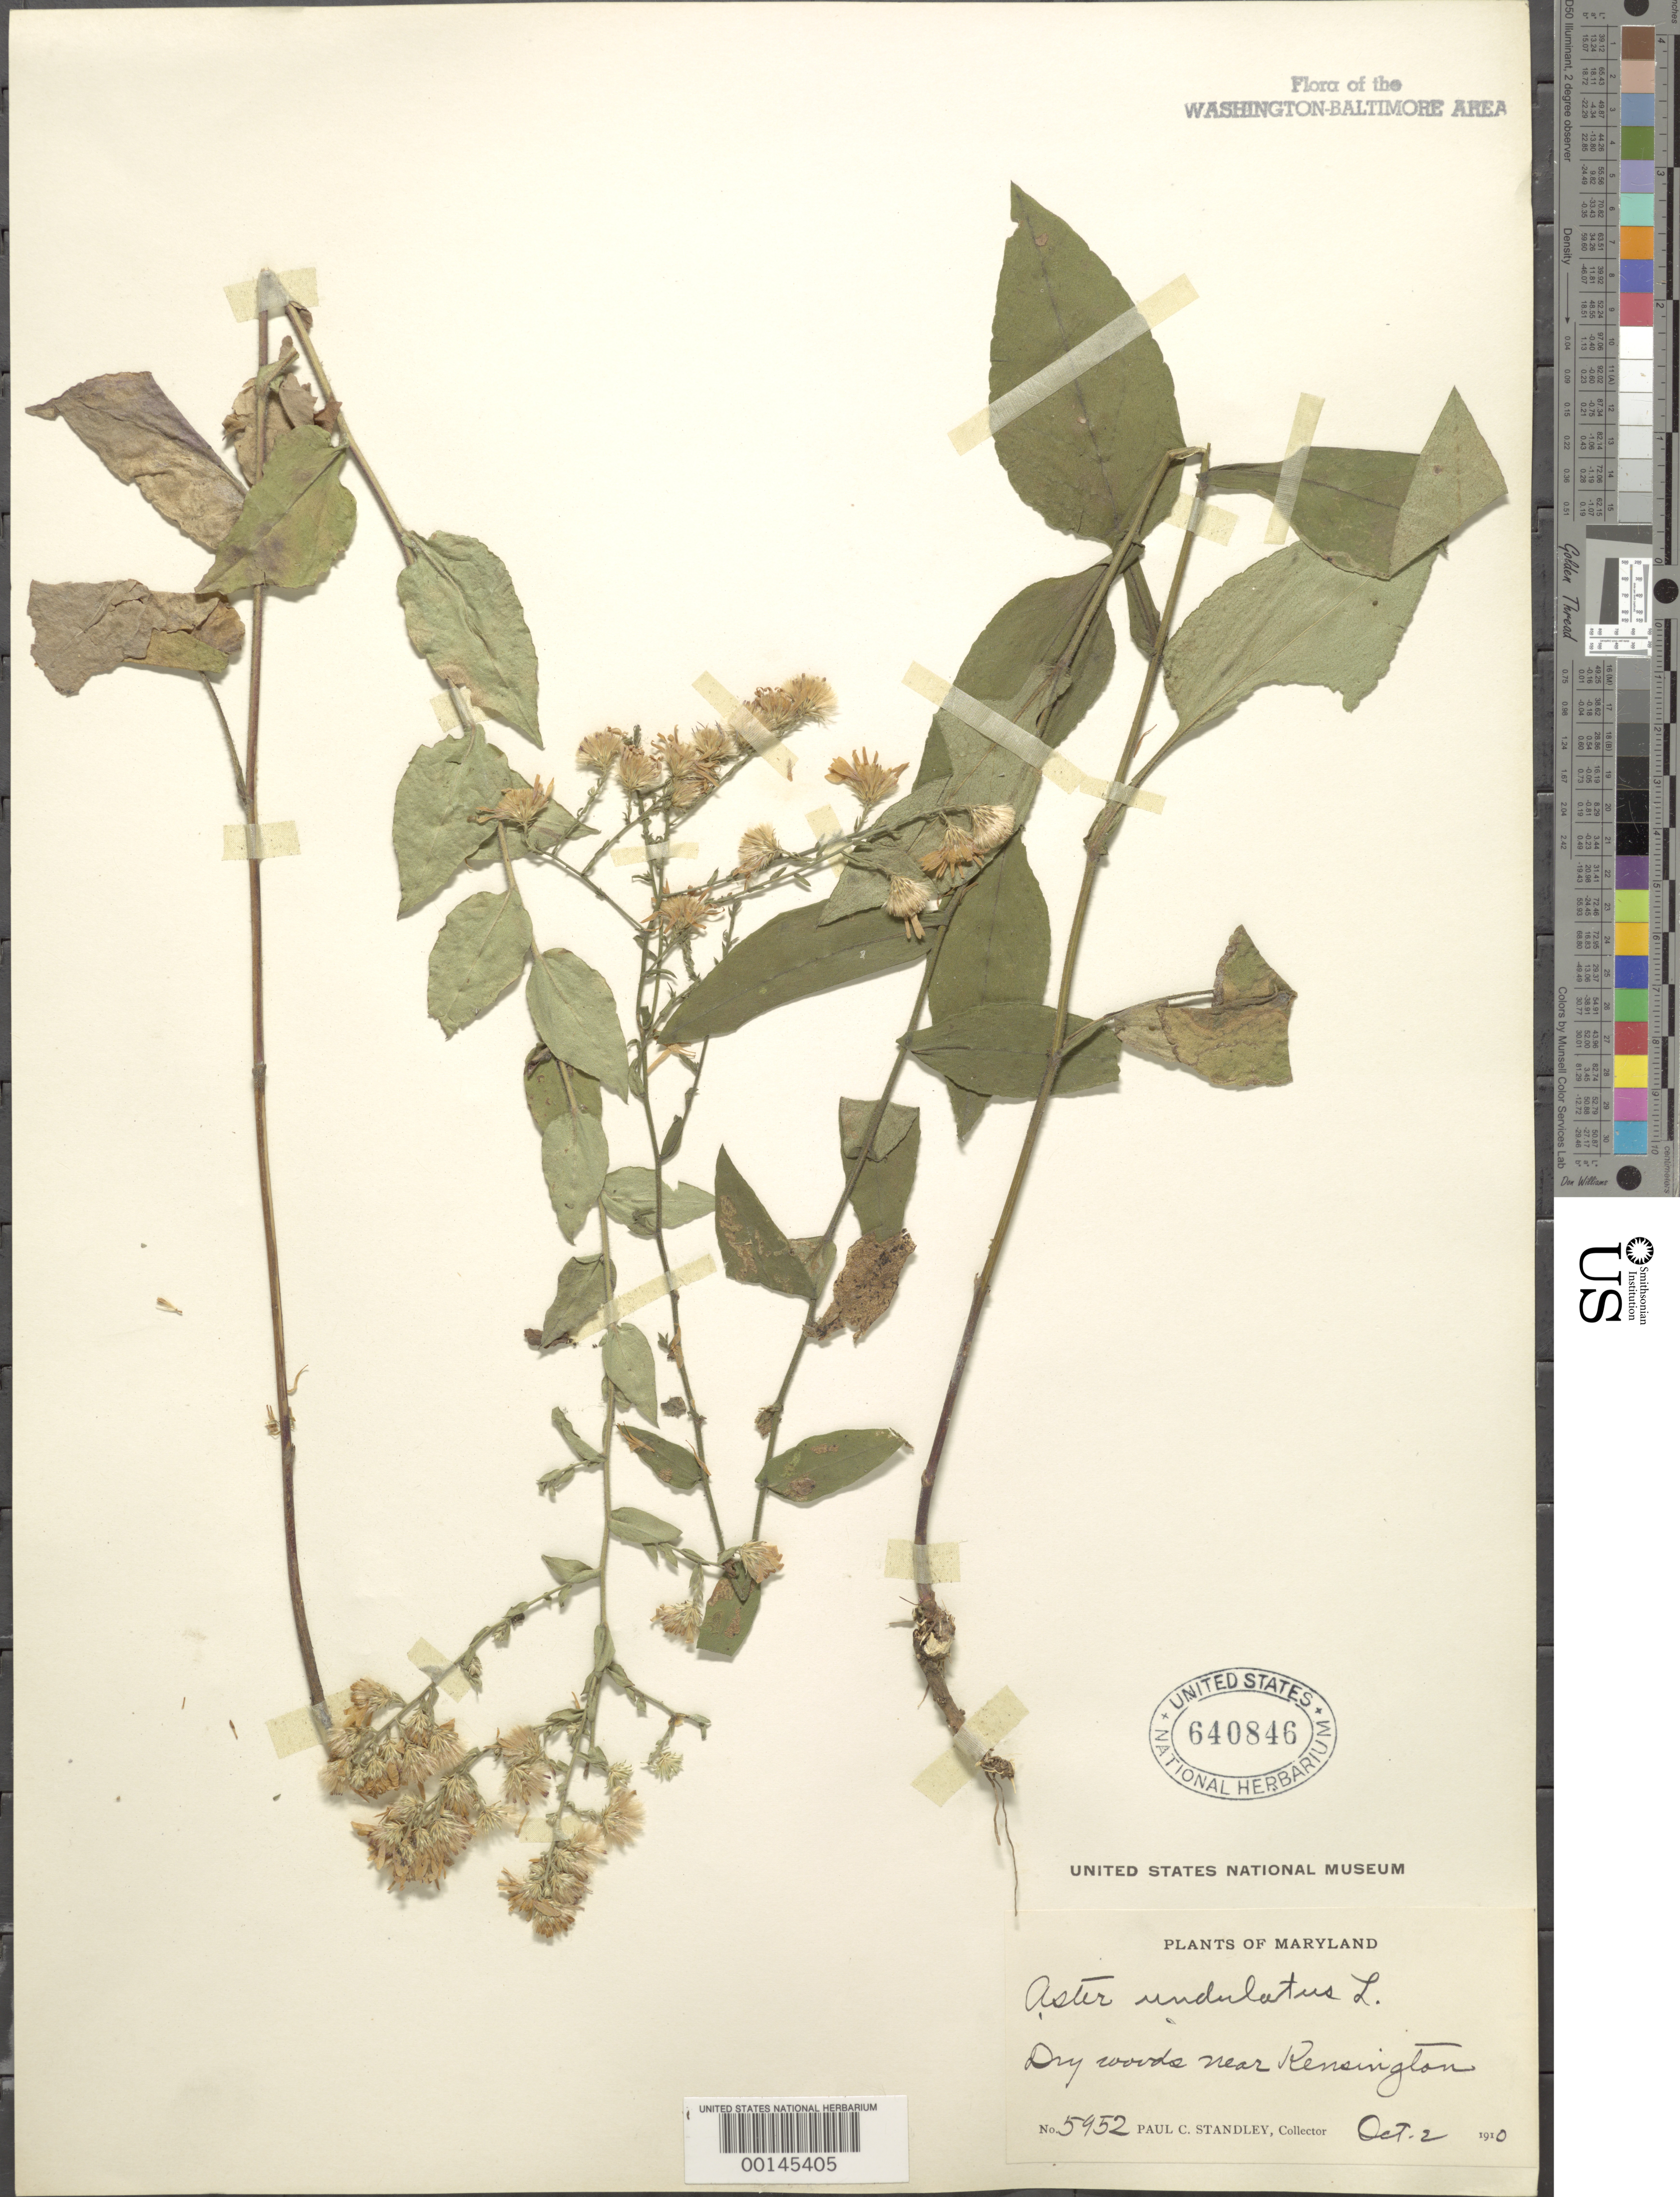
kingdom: Plantae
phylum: Tracheophyta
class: Magnoliopsida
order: Asterales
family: Asteraceae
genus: Symphyotrichum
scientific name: Symphyotrichum undulatum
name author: (L.) G.L. Nesom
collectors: P. C. Standley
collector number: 5952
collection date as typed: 02 Oct 1910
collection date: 1910-10-02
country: United States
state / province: Maryland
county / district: Montgomery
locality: Kensington vicinity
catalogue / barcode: US 640846